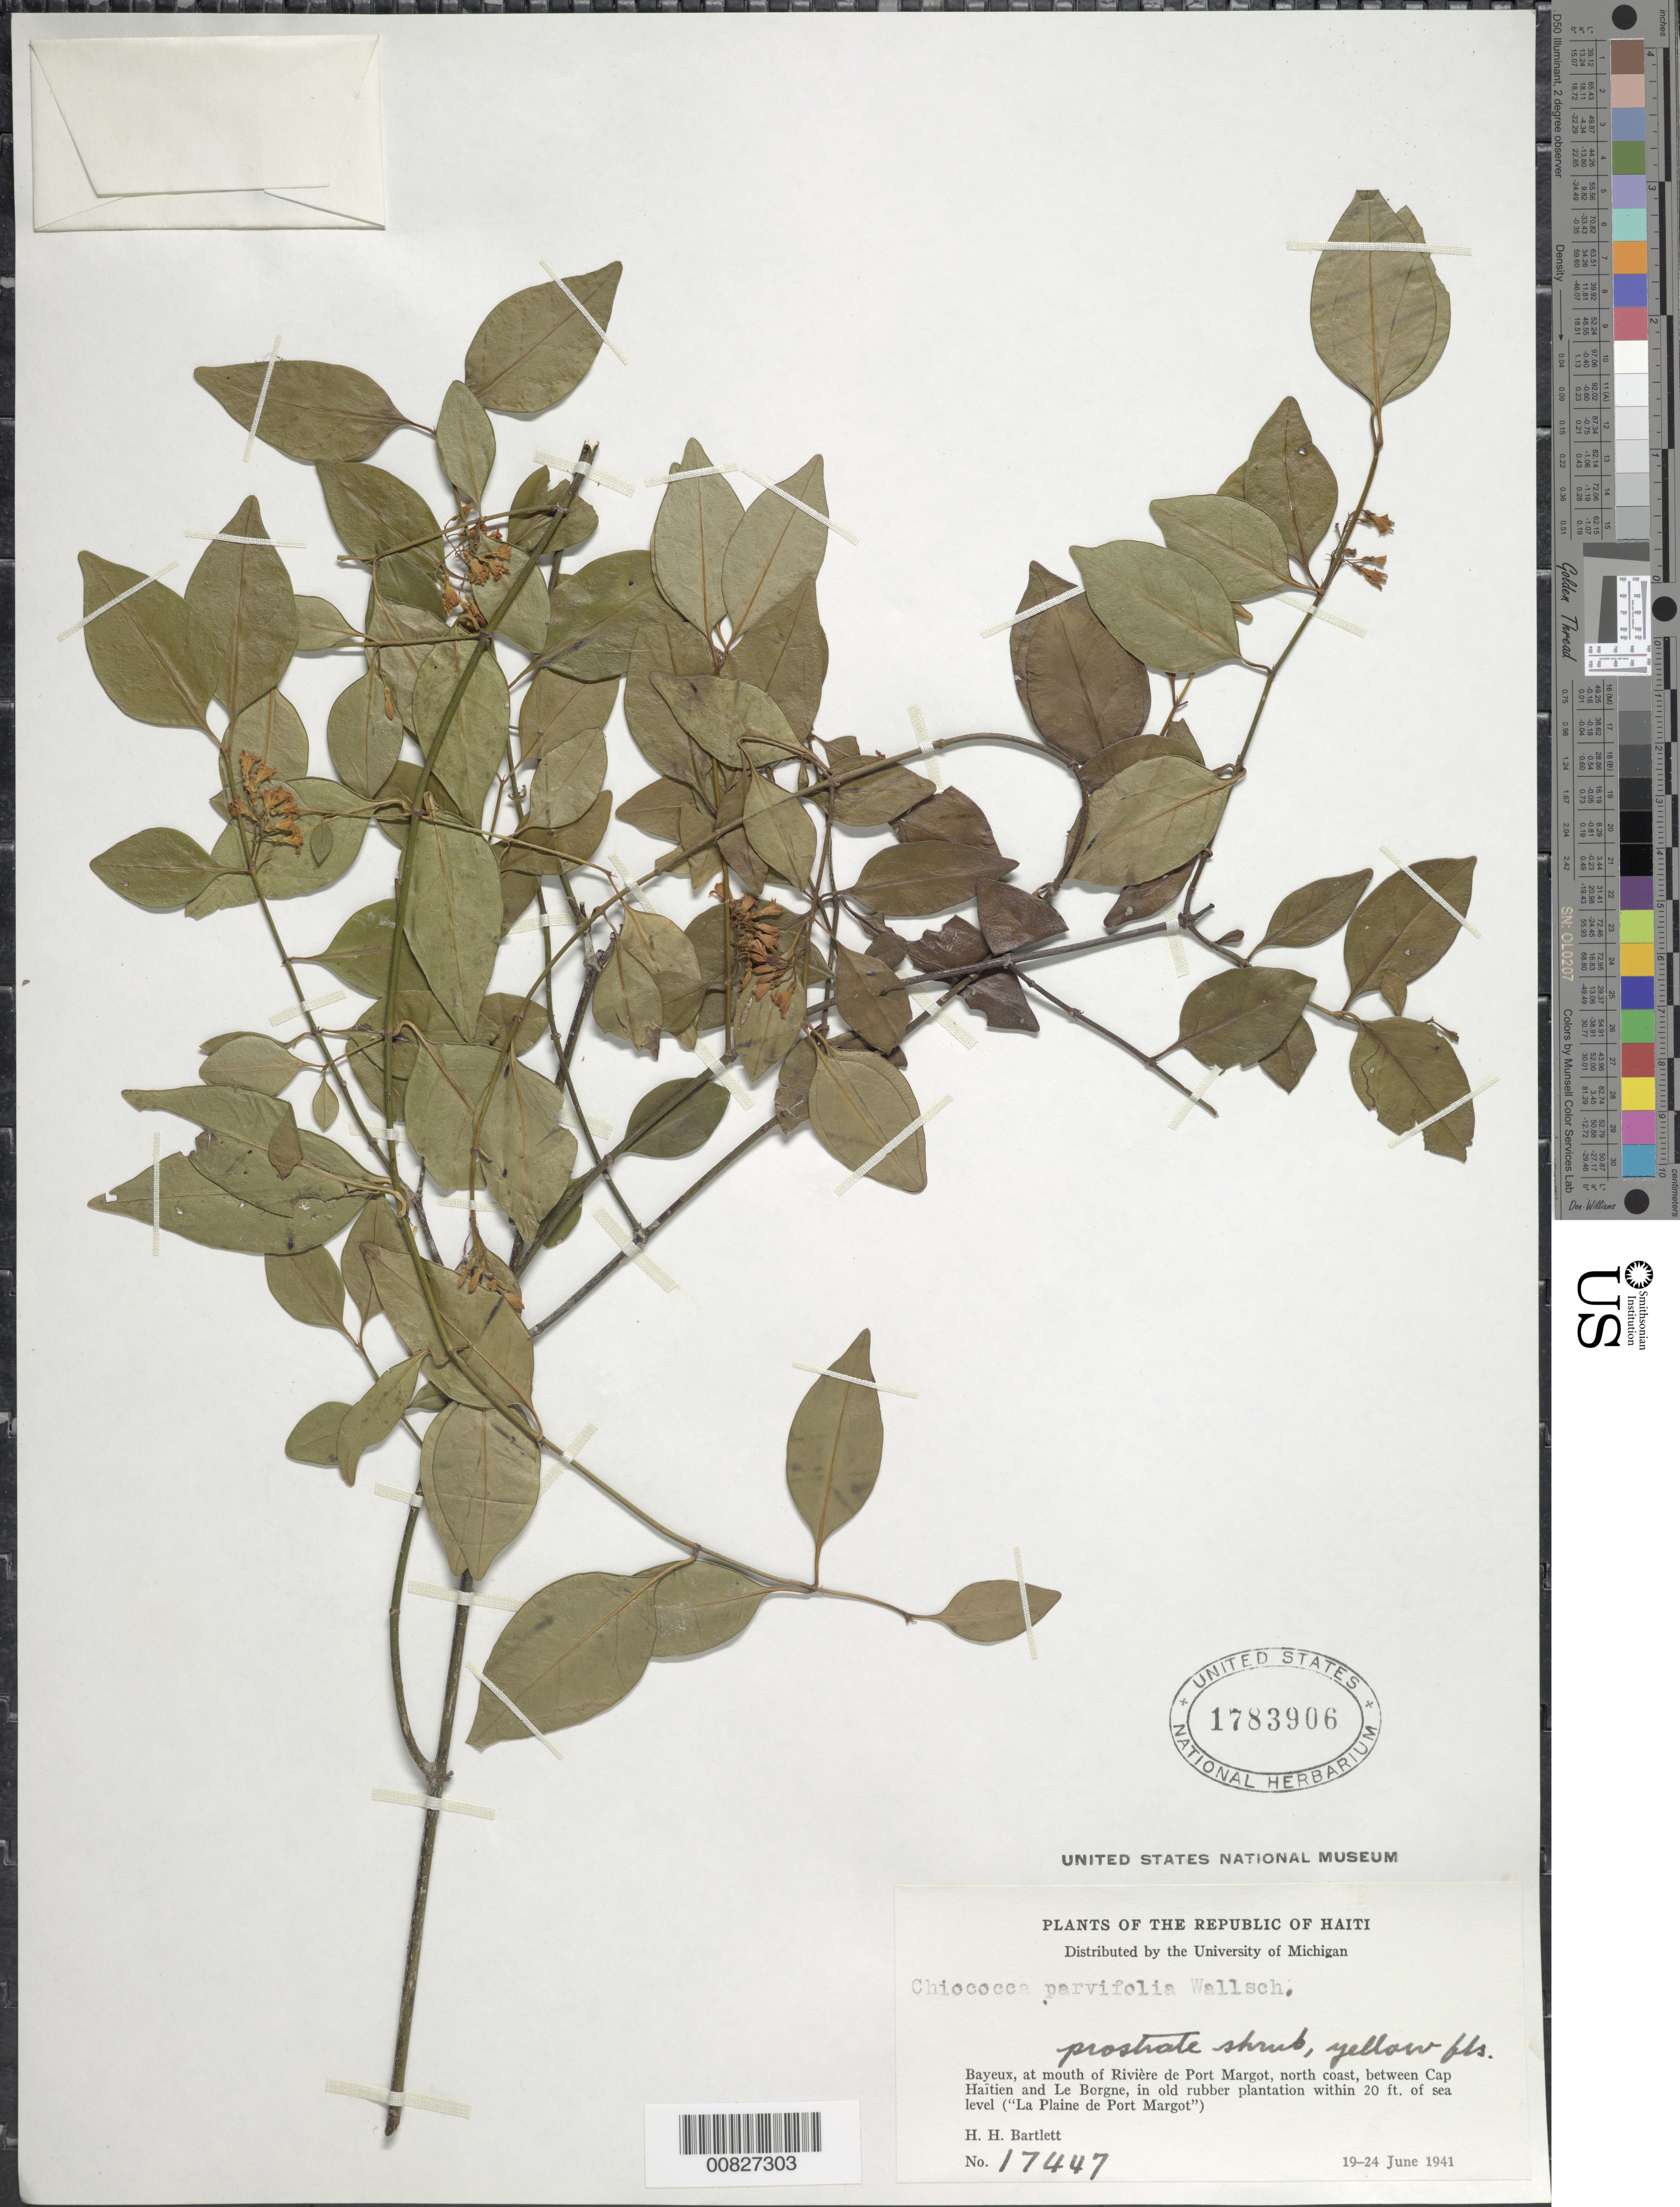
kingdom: Plantae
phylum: Tracheophyta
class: Magnoliopsida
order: Gentianales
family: Rubiaceae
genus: Chiococca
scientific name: Chiococca alba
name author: (L.) Hitchc.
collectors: H. H. Bartlett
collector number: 17447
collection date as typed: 19 Jun 1941 to 24 Jun 1941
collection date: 1941-06-19/1941-06-24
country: Haiti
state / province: Nord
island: Hispaniola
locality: Bayeux, at mouth of Rivière de Port Margot, north coast, between Cap Haïtien and Le Borgne, "La Plaine de Port Margot"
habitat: Old rubber plantation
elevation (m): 6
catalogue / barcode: US 1783906